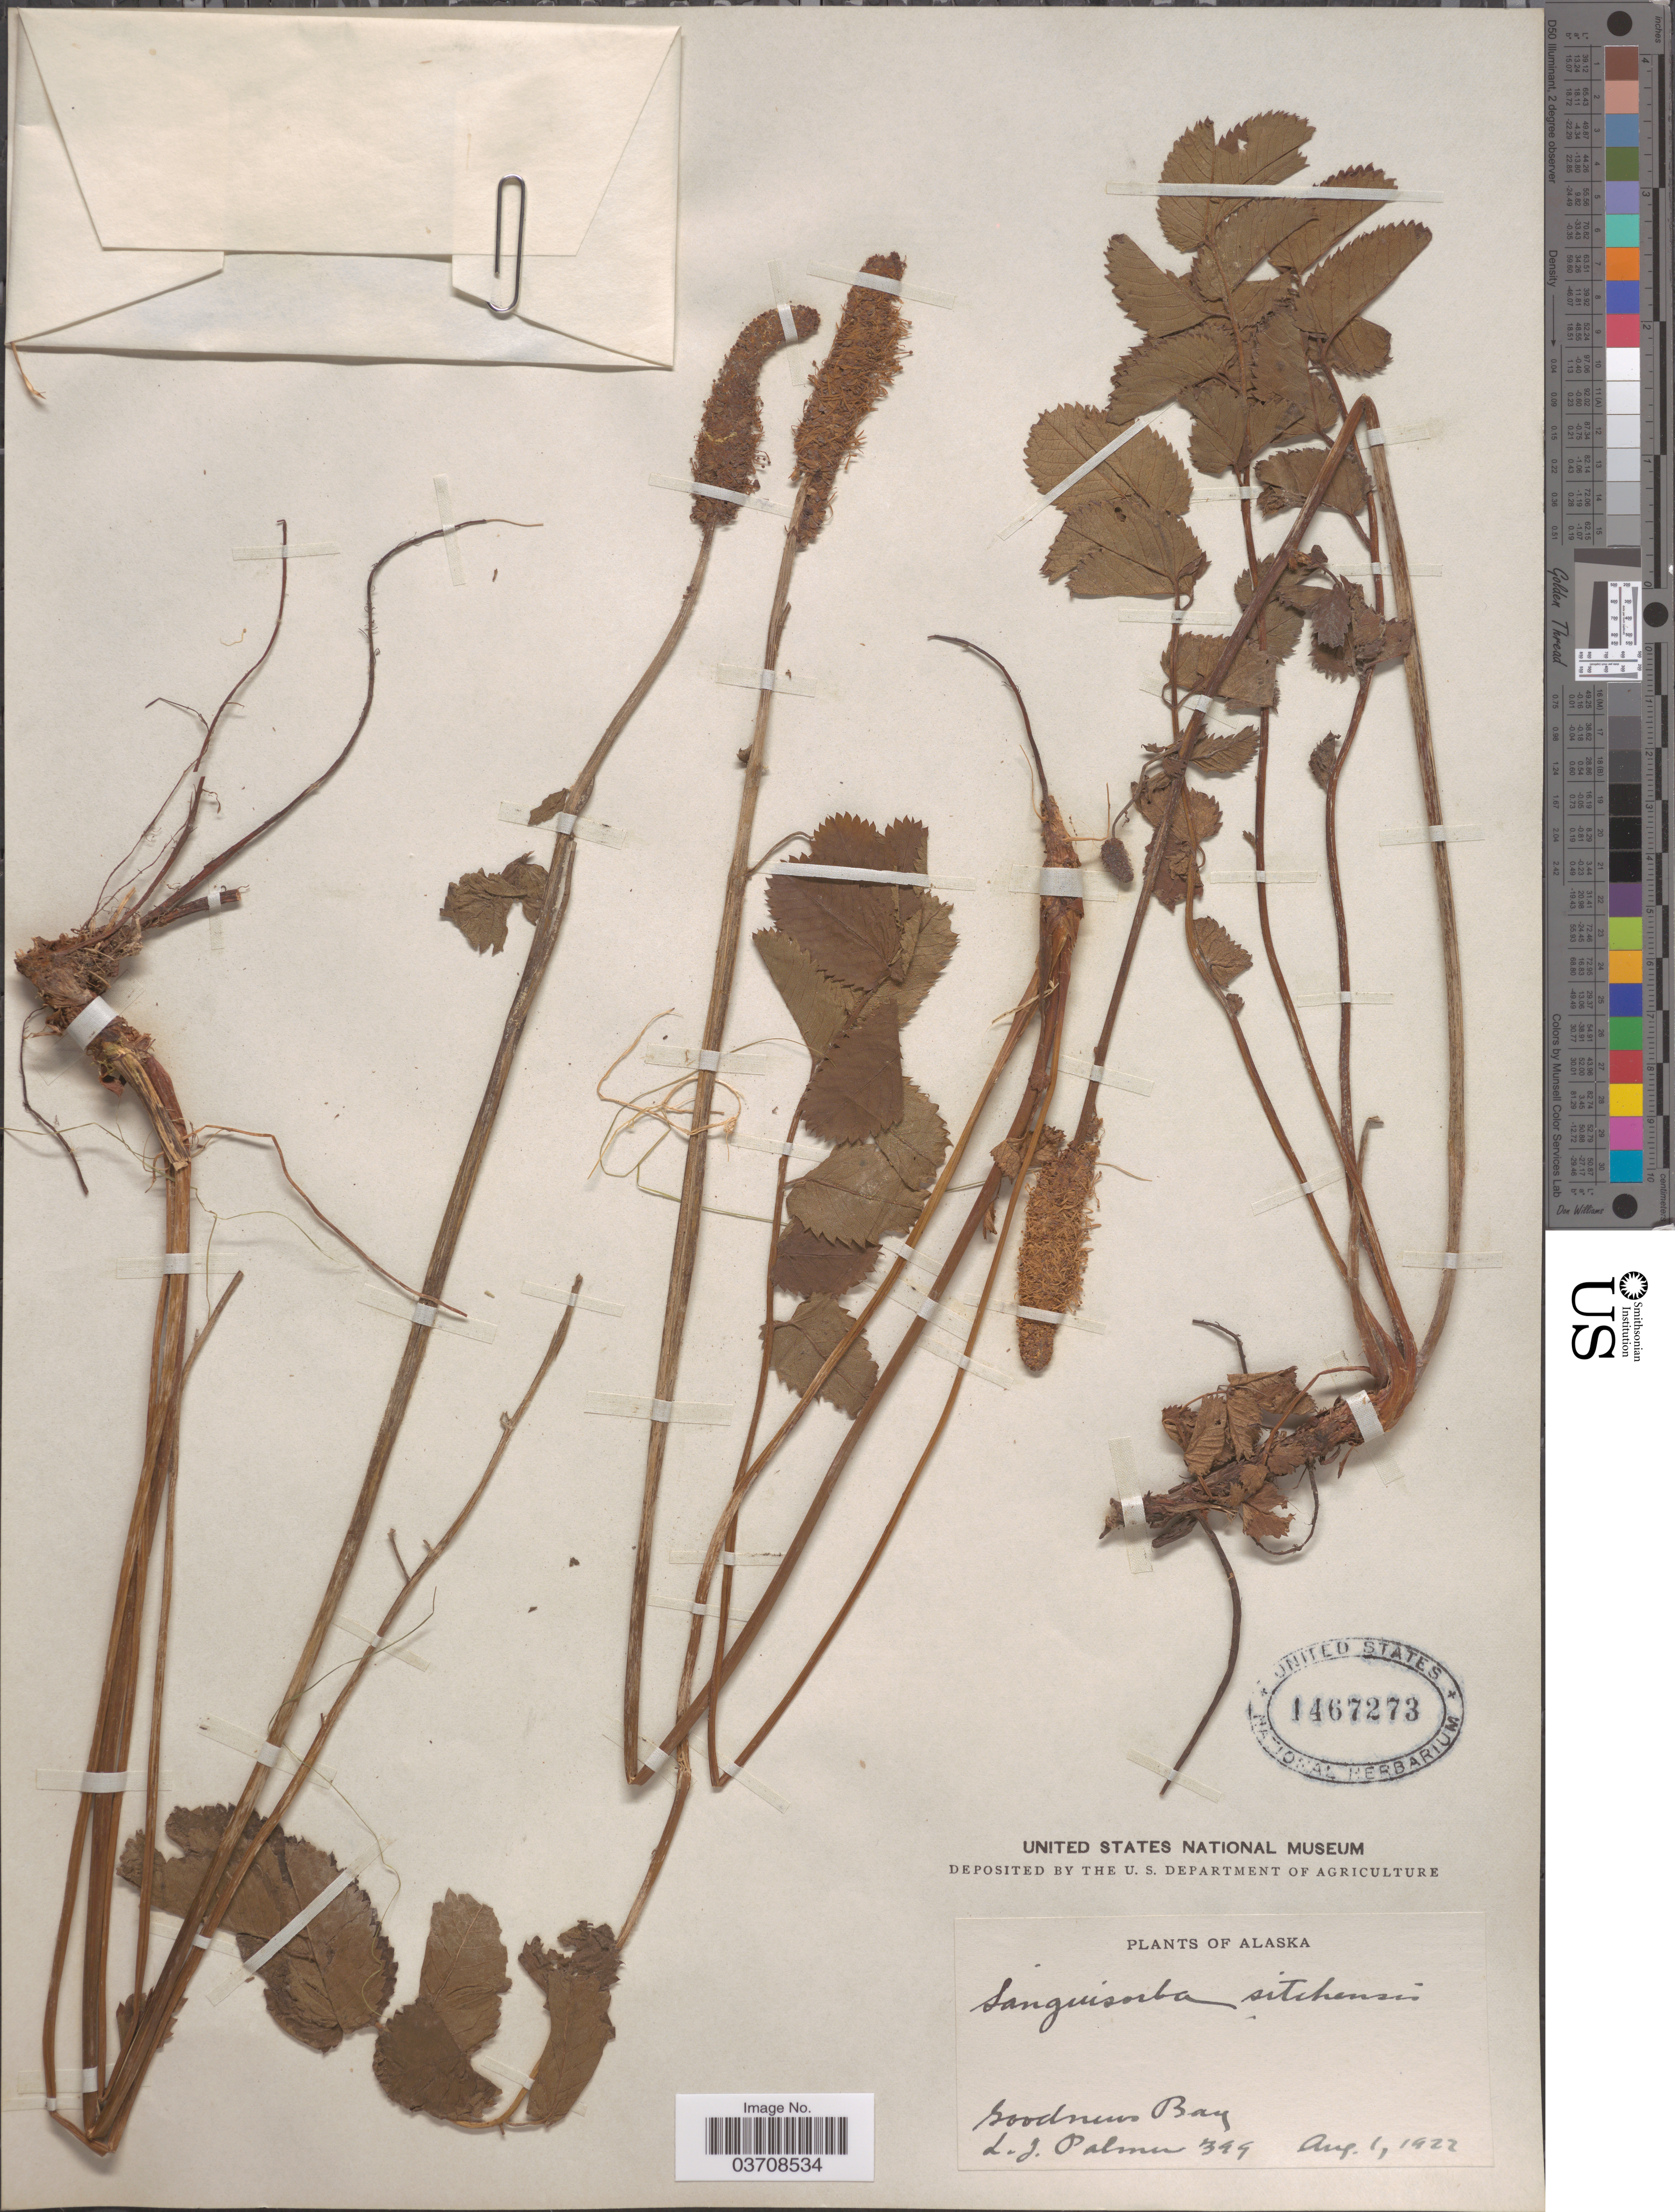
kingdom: Plantae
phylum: Tracheophyta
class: Magnoliopsida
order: Rosales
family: Rosaceae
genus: Sanguisorba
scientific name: Sanguisorba stipulata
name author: Raf.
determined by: Strong, Mark T., (BOT), Smithsonian Institution - National Museum of Natural History (UNITED STATES)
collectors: L. J. Palmer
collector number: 399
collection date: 1922-08-01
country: United States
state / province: Alaska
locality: Goodnews Bay.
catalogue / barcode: US 1467273